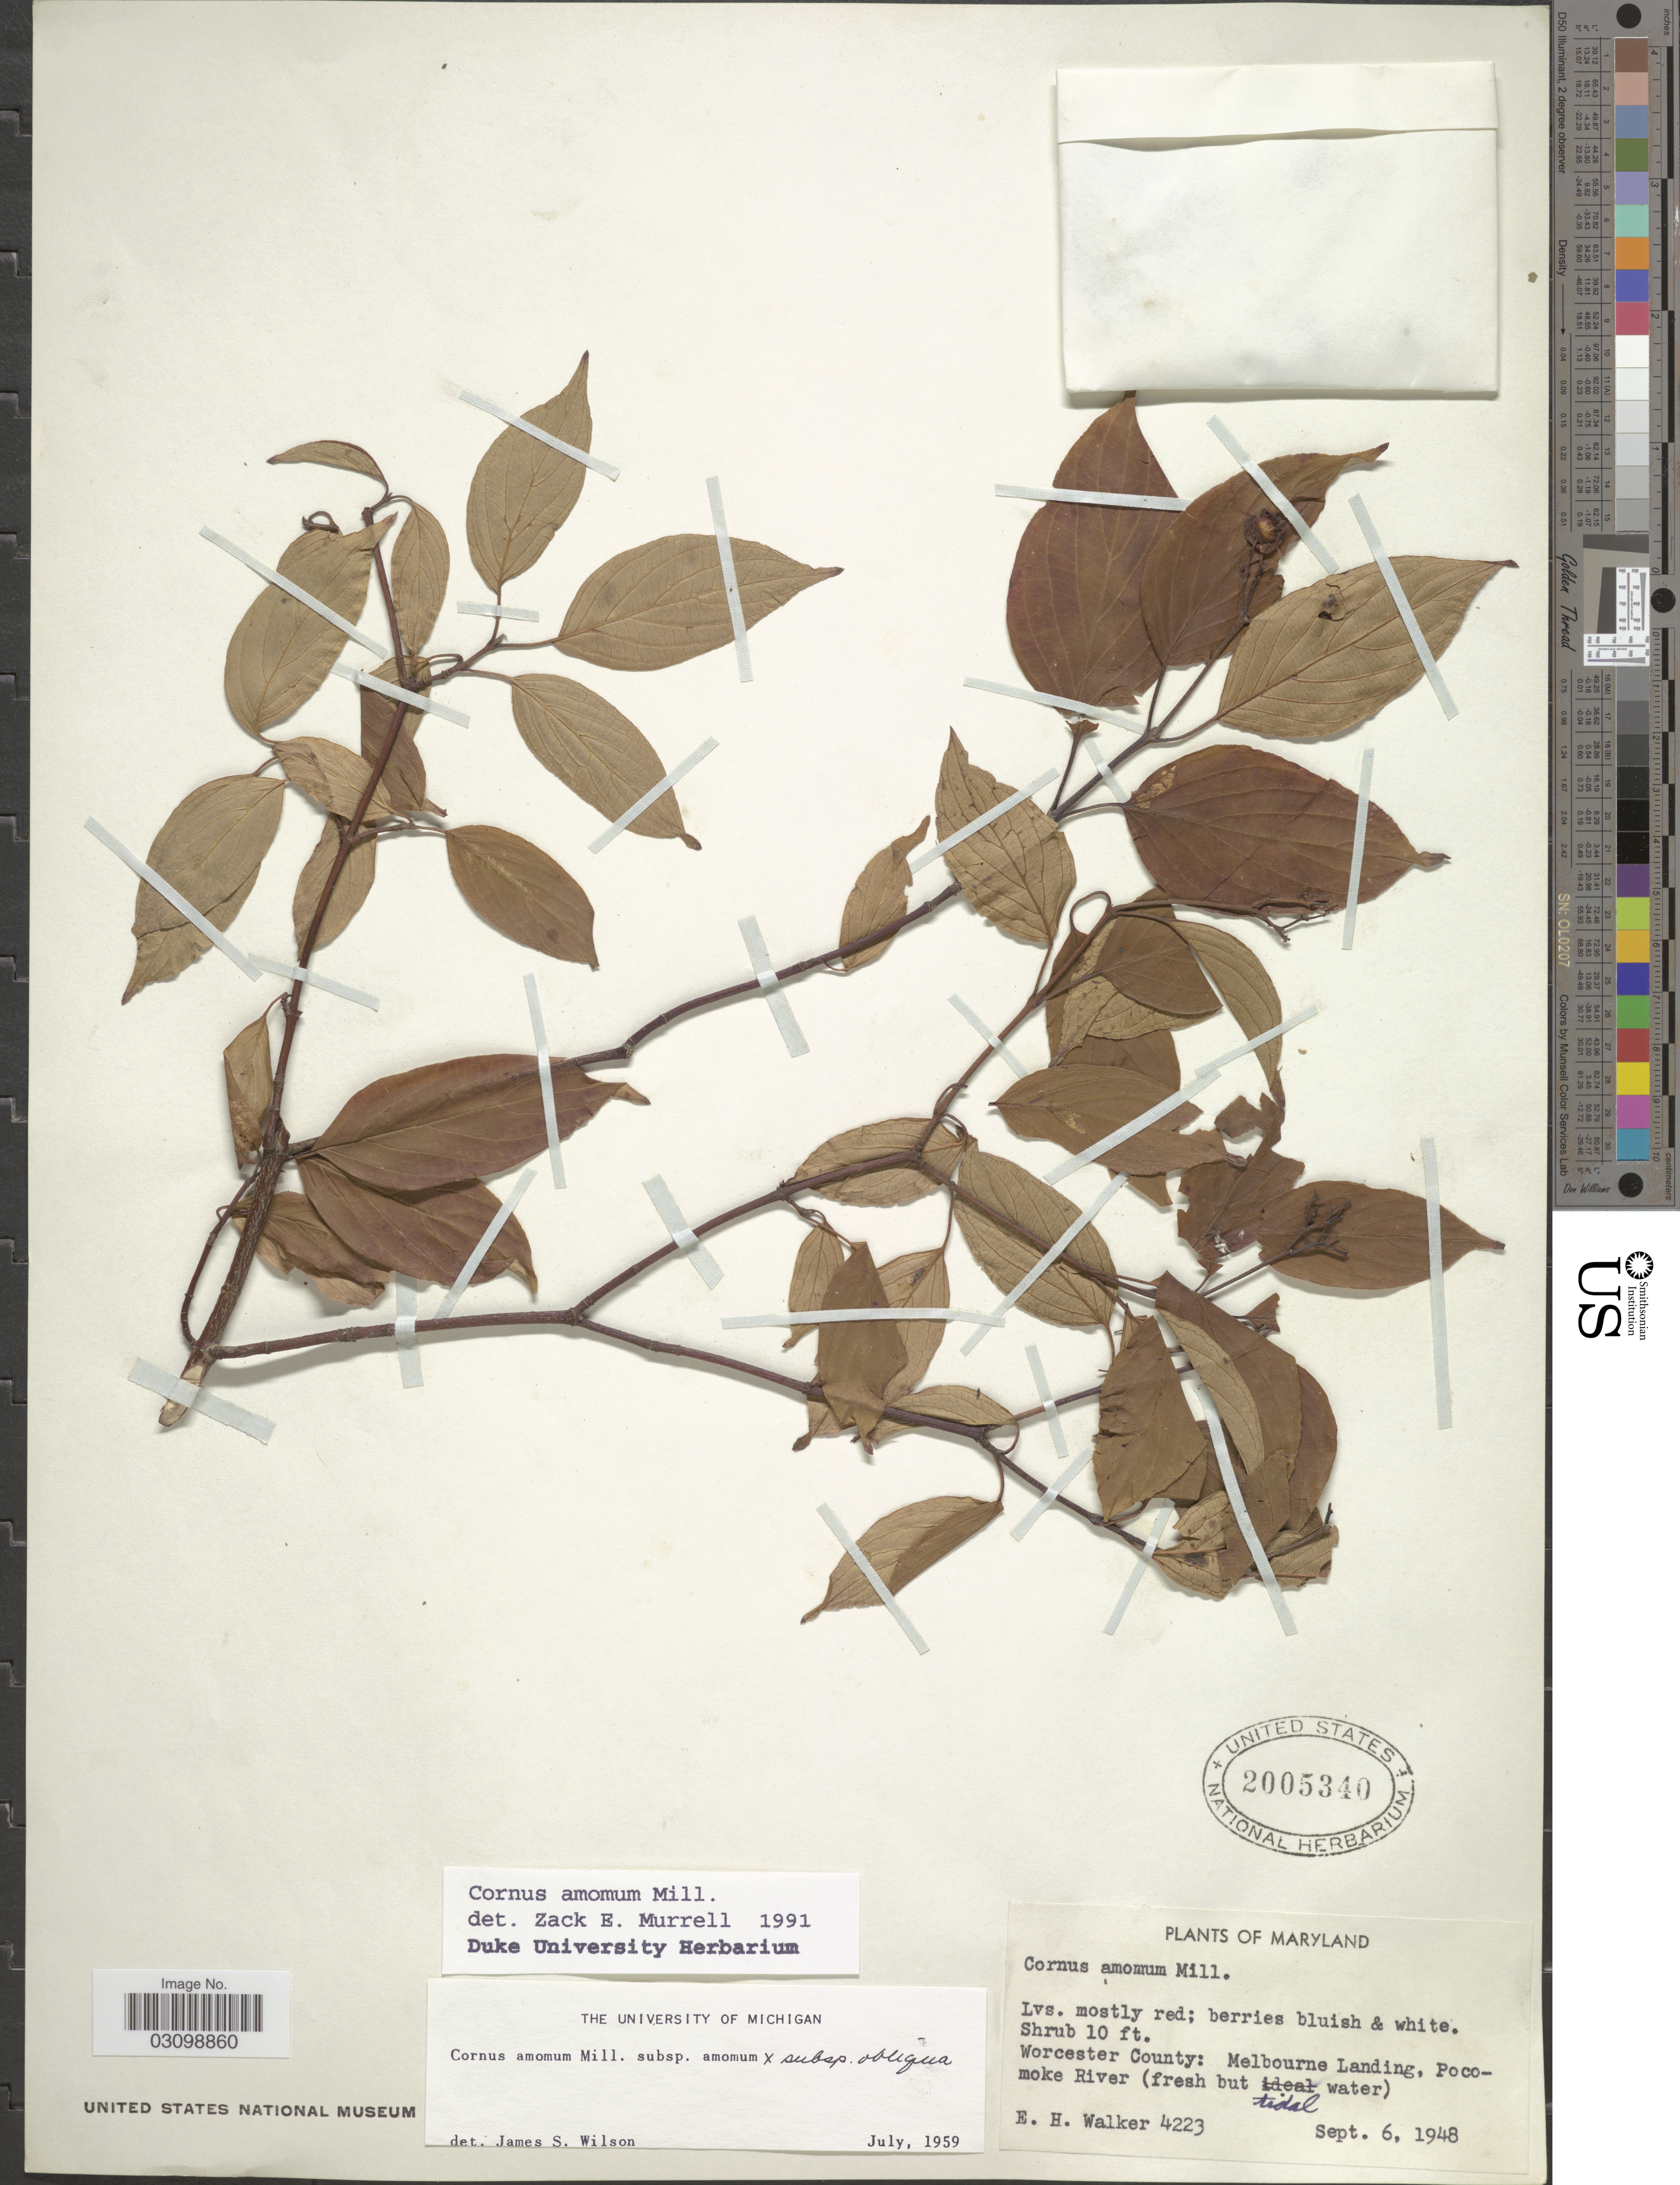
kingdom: Plantae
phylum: Tracheophyta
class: Magnoliopsida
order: Cornales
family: Cornaceae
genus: Cornus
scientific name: Cornus amomum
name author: Mill.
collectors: E. H. Walker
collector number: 4223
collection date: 1948-09-06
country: United States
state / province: Maryland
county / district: Worcester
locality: Worcester County: Melbourne Landing, Pocomoke River (fresh but tidal water).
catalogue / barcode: US 2005340